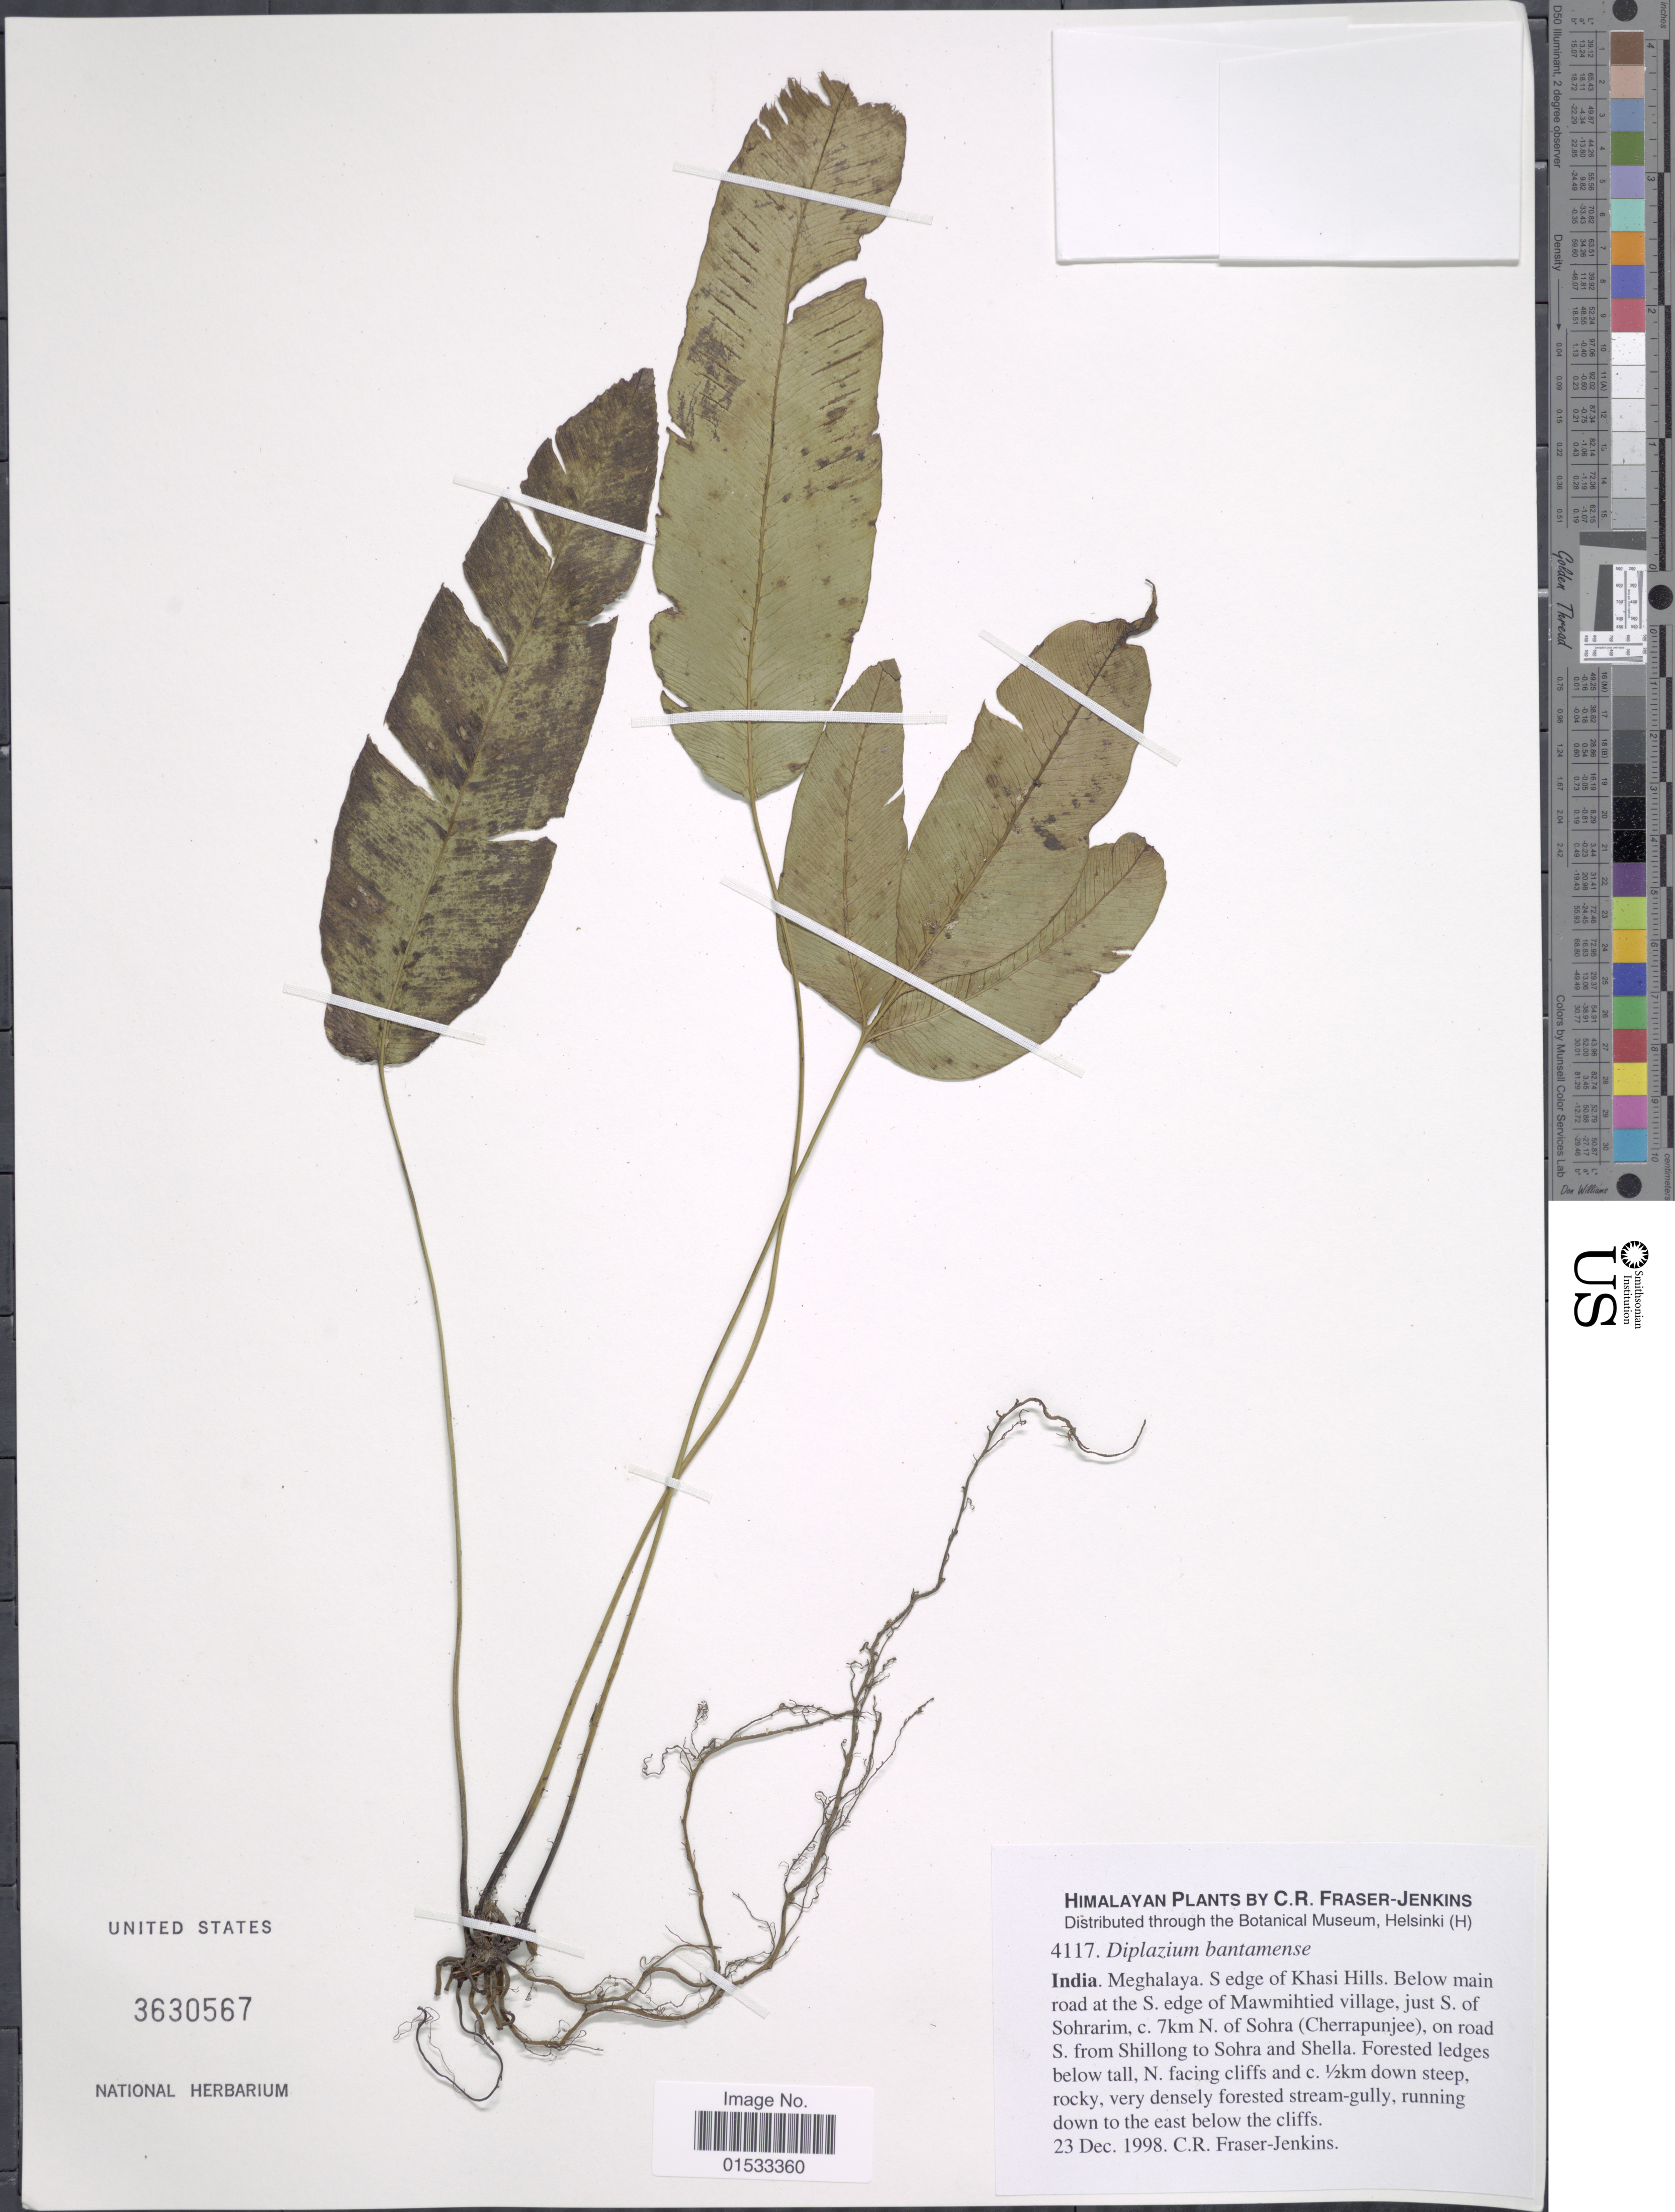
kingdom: Plantae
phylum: Tracheophyta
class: Polypodiopsida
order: Polypodiales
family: Athyriaceae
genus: Diplazium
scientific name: Diplazium bantamense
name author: Blume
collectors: C. R. Fraser-Jenkins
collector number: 4117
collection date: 1998-12-23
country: India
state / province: Meghalaya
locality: Himalaya, S edge of Khasi Hills, below main road the S. edge of Mawmihtied village, just S, of Sohrarim, c. 7 km N. of Sohra (Cherrapunjee), on road S. from Shillong to Sohra and Shella.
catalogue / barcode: US 3630567